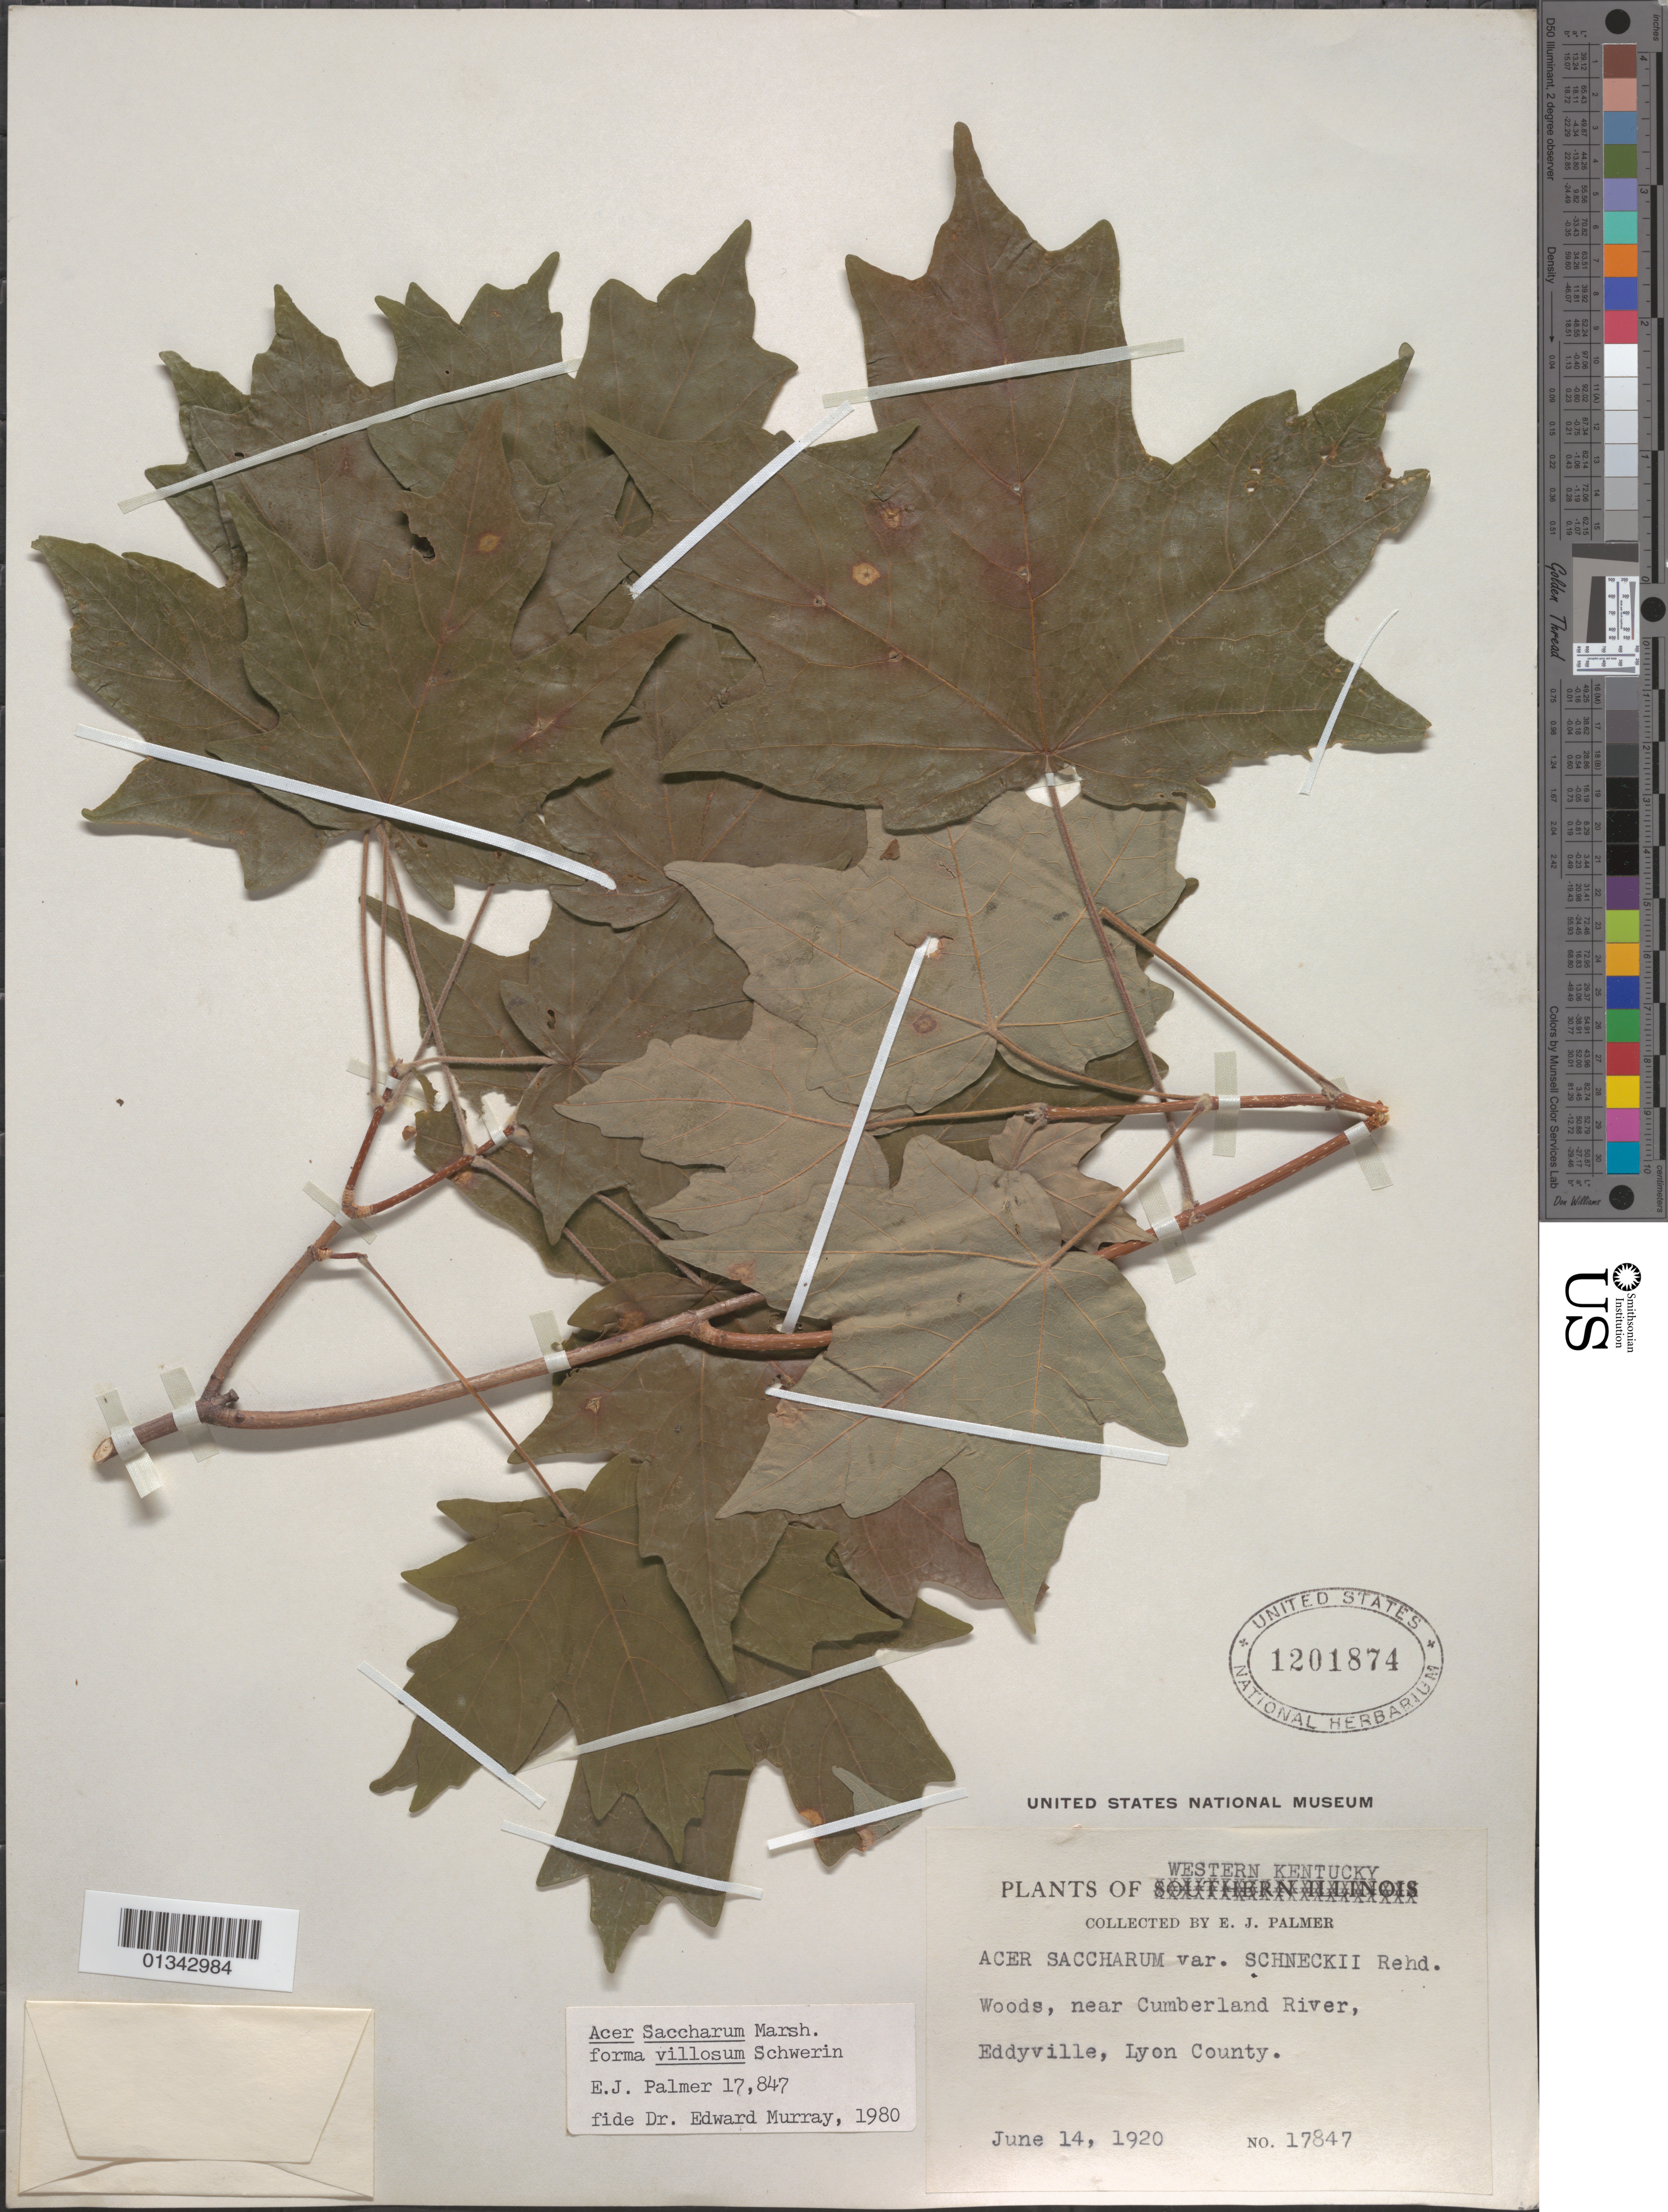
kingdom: Plantae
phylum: Tracheophyta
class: Magnoliopsida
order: Sapindales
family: Sapindaceae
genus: Acer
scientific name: Acer saccharum f. villosum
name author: (Schwer.) Pax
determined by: Murray, Edward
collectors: E. J. Palmer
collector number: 17847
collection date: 1920-06-14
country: United States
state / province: Kentucky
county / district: Lyon County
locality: Lyon County, near Cumberland River, Eddyville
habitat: Woods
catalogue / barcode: US 1201874